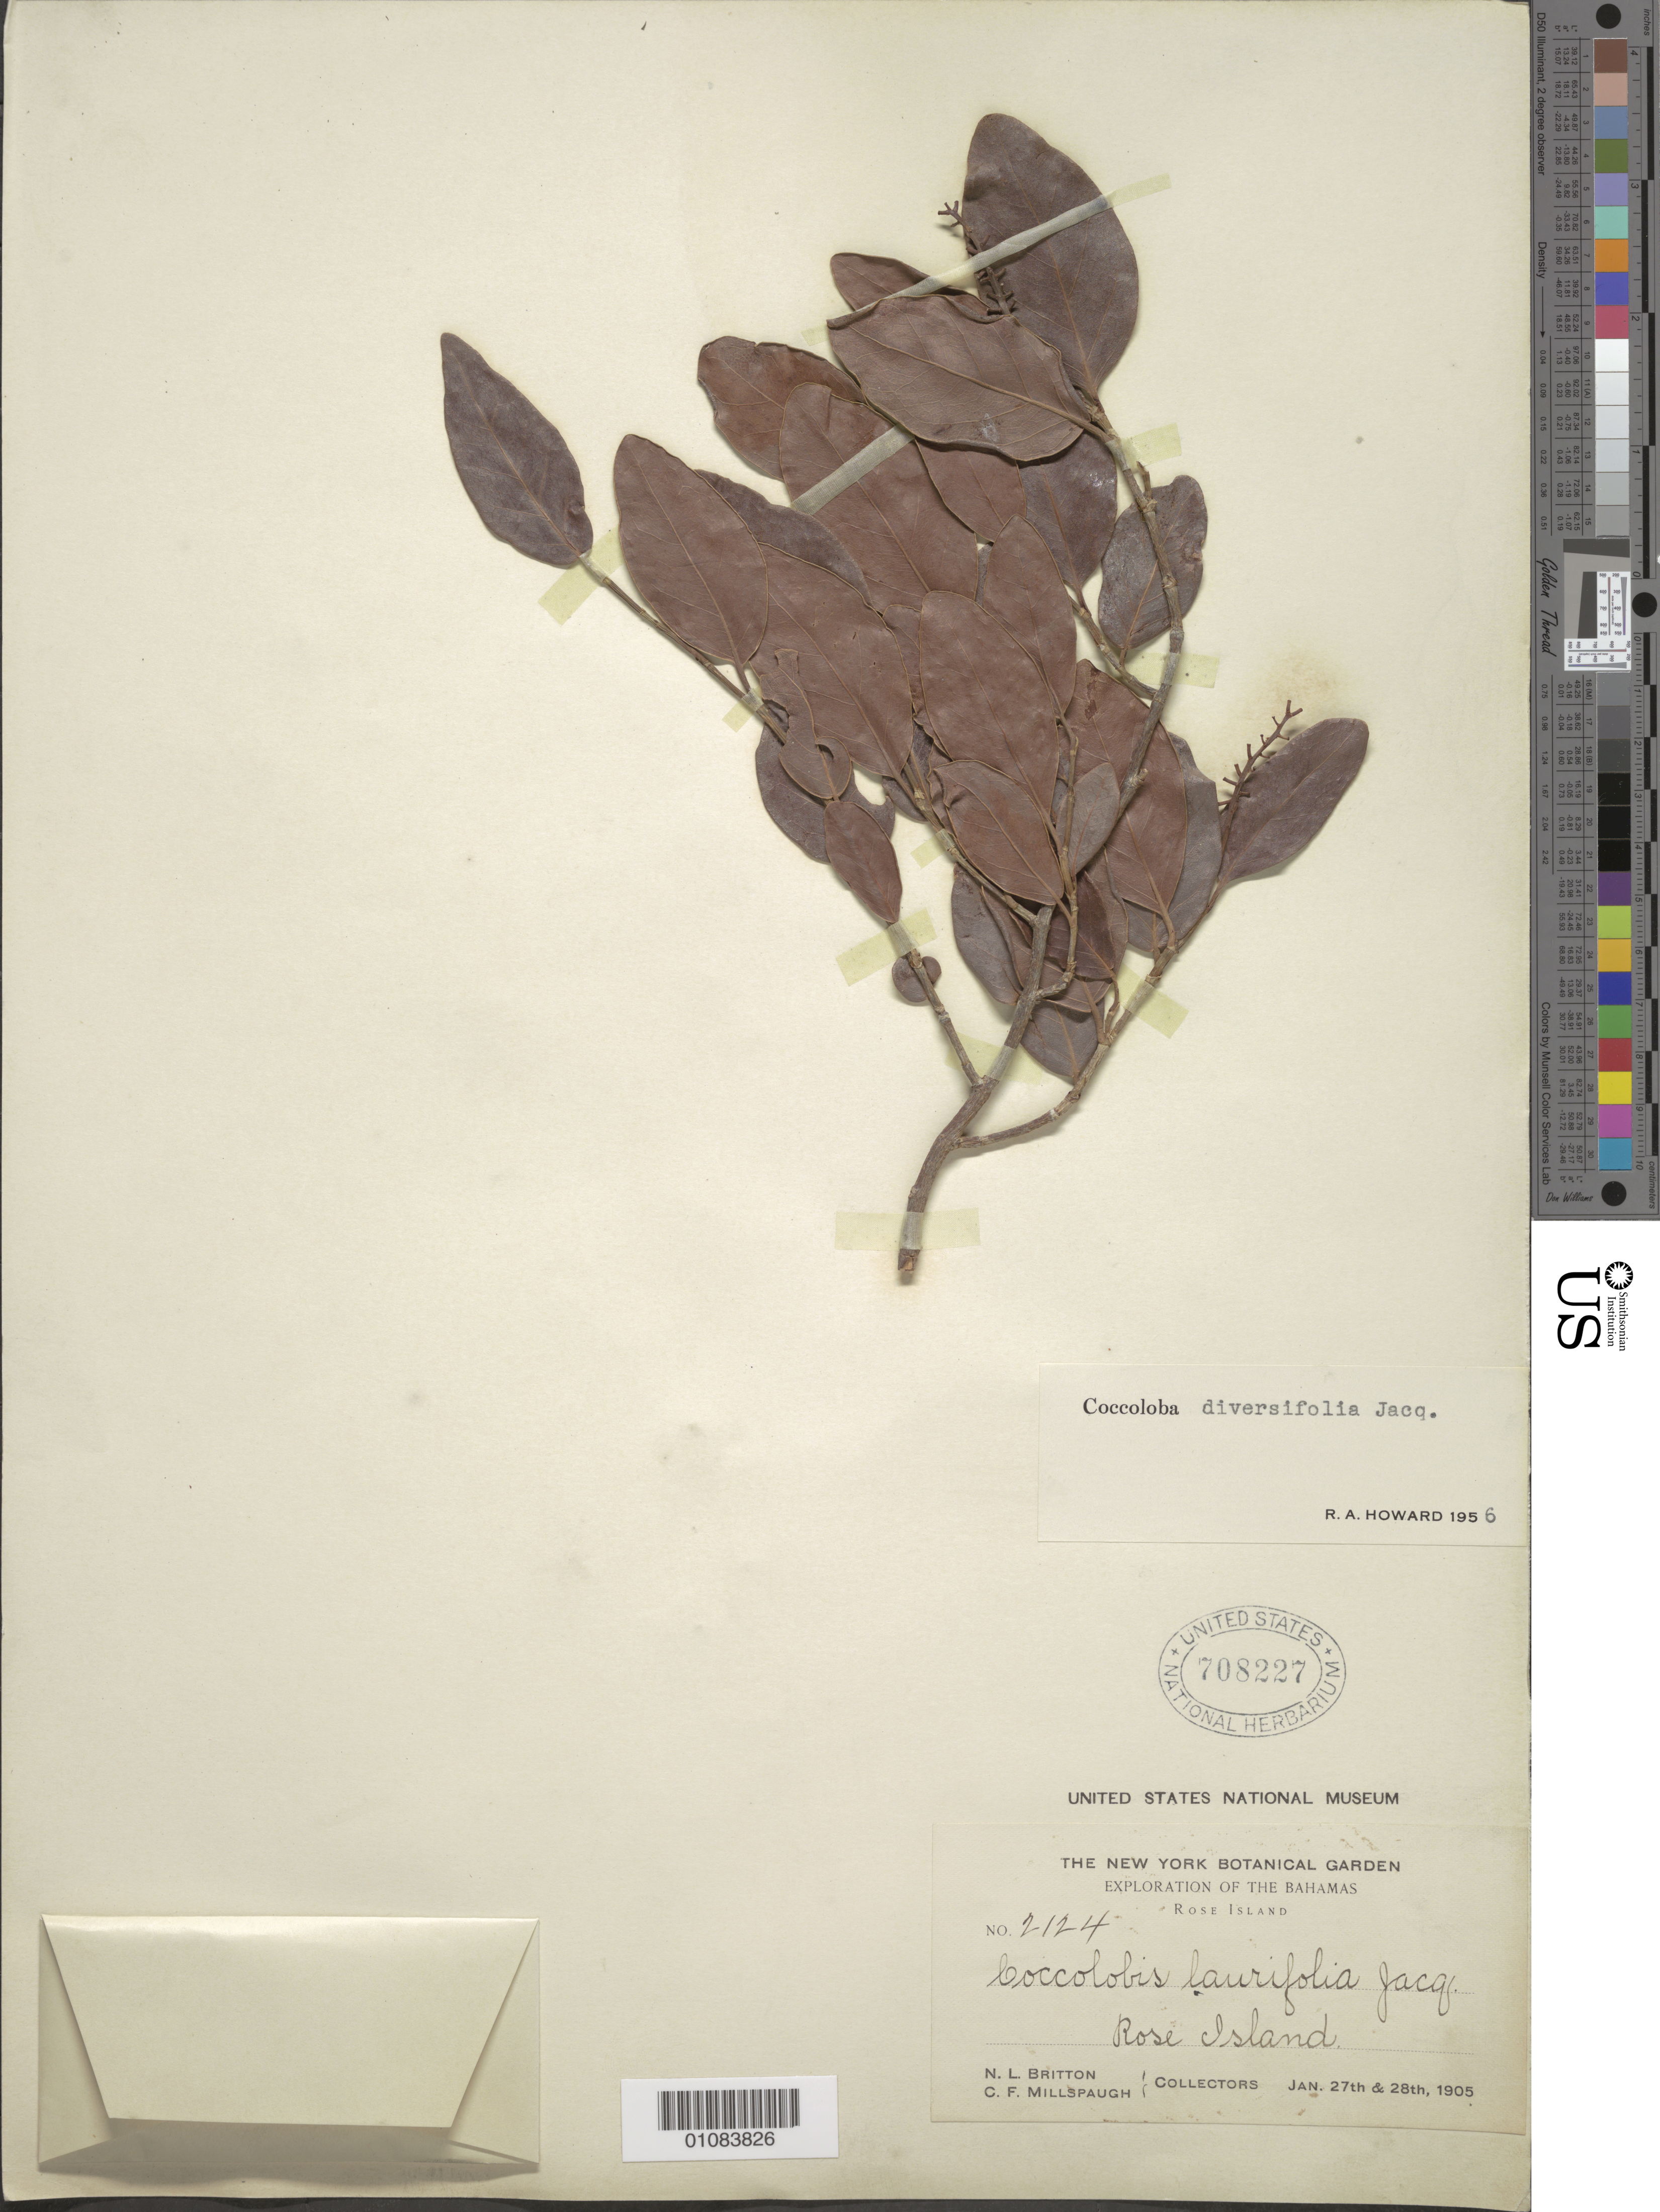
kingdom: Plantae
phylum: Tracheophyta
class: Magnoliopsida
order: Caryophyllales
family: Polygonaceae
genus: Coccoloba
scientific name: Coccoloba diversifolia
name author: Jacq.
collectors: N. Britton & C. F. Millspaugh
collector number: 2124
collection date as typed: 27 Jan 1905 and 28 Jan 1905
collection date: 1905-01-27,1905-01-28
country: Bahamas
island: Rose I.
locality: Rose Island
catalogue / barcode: US 708227